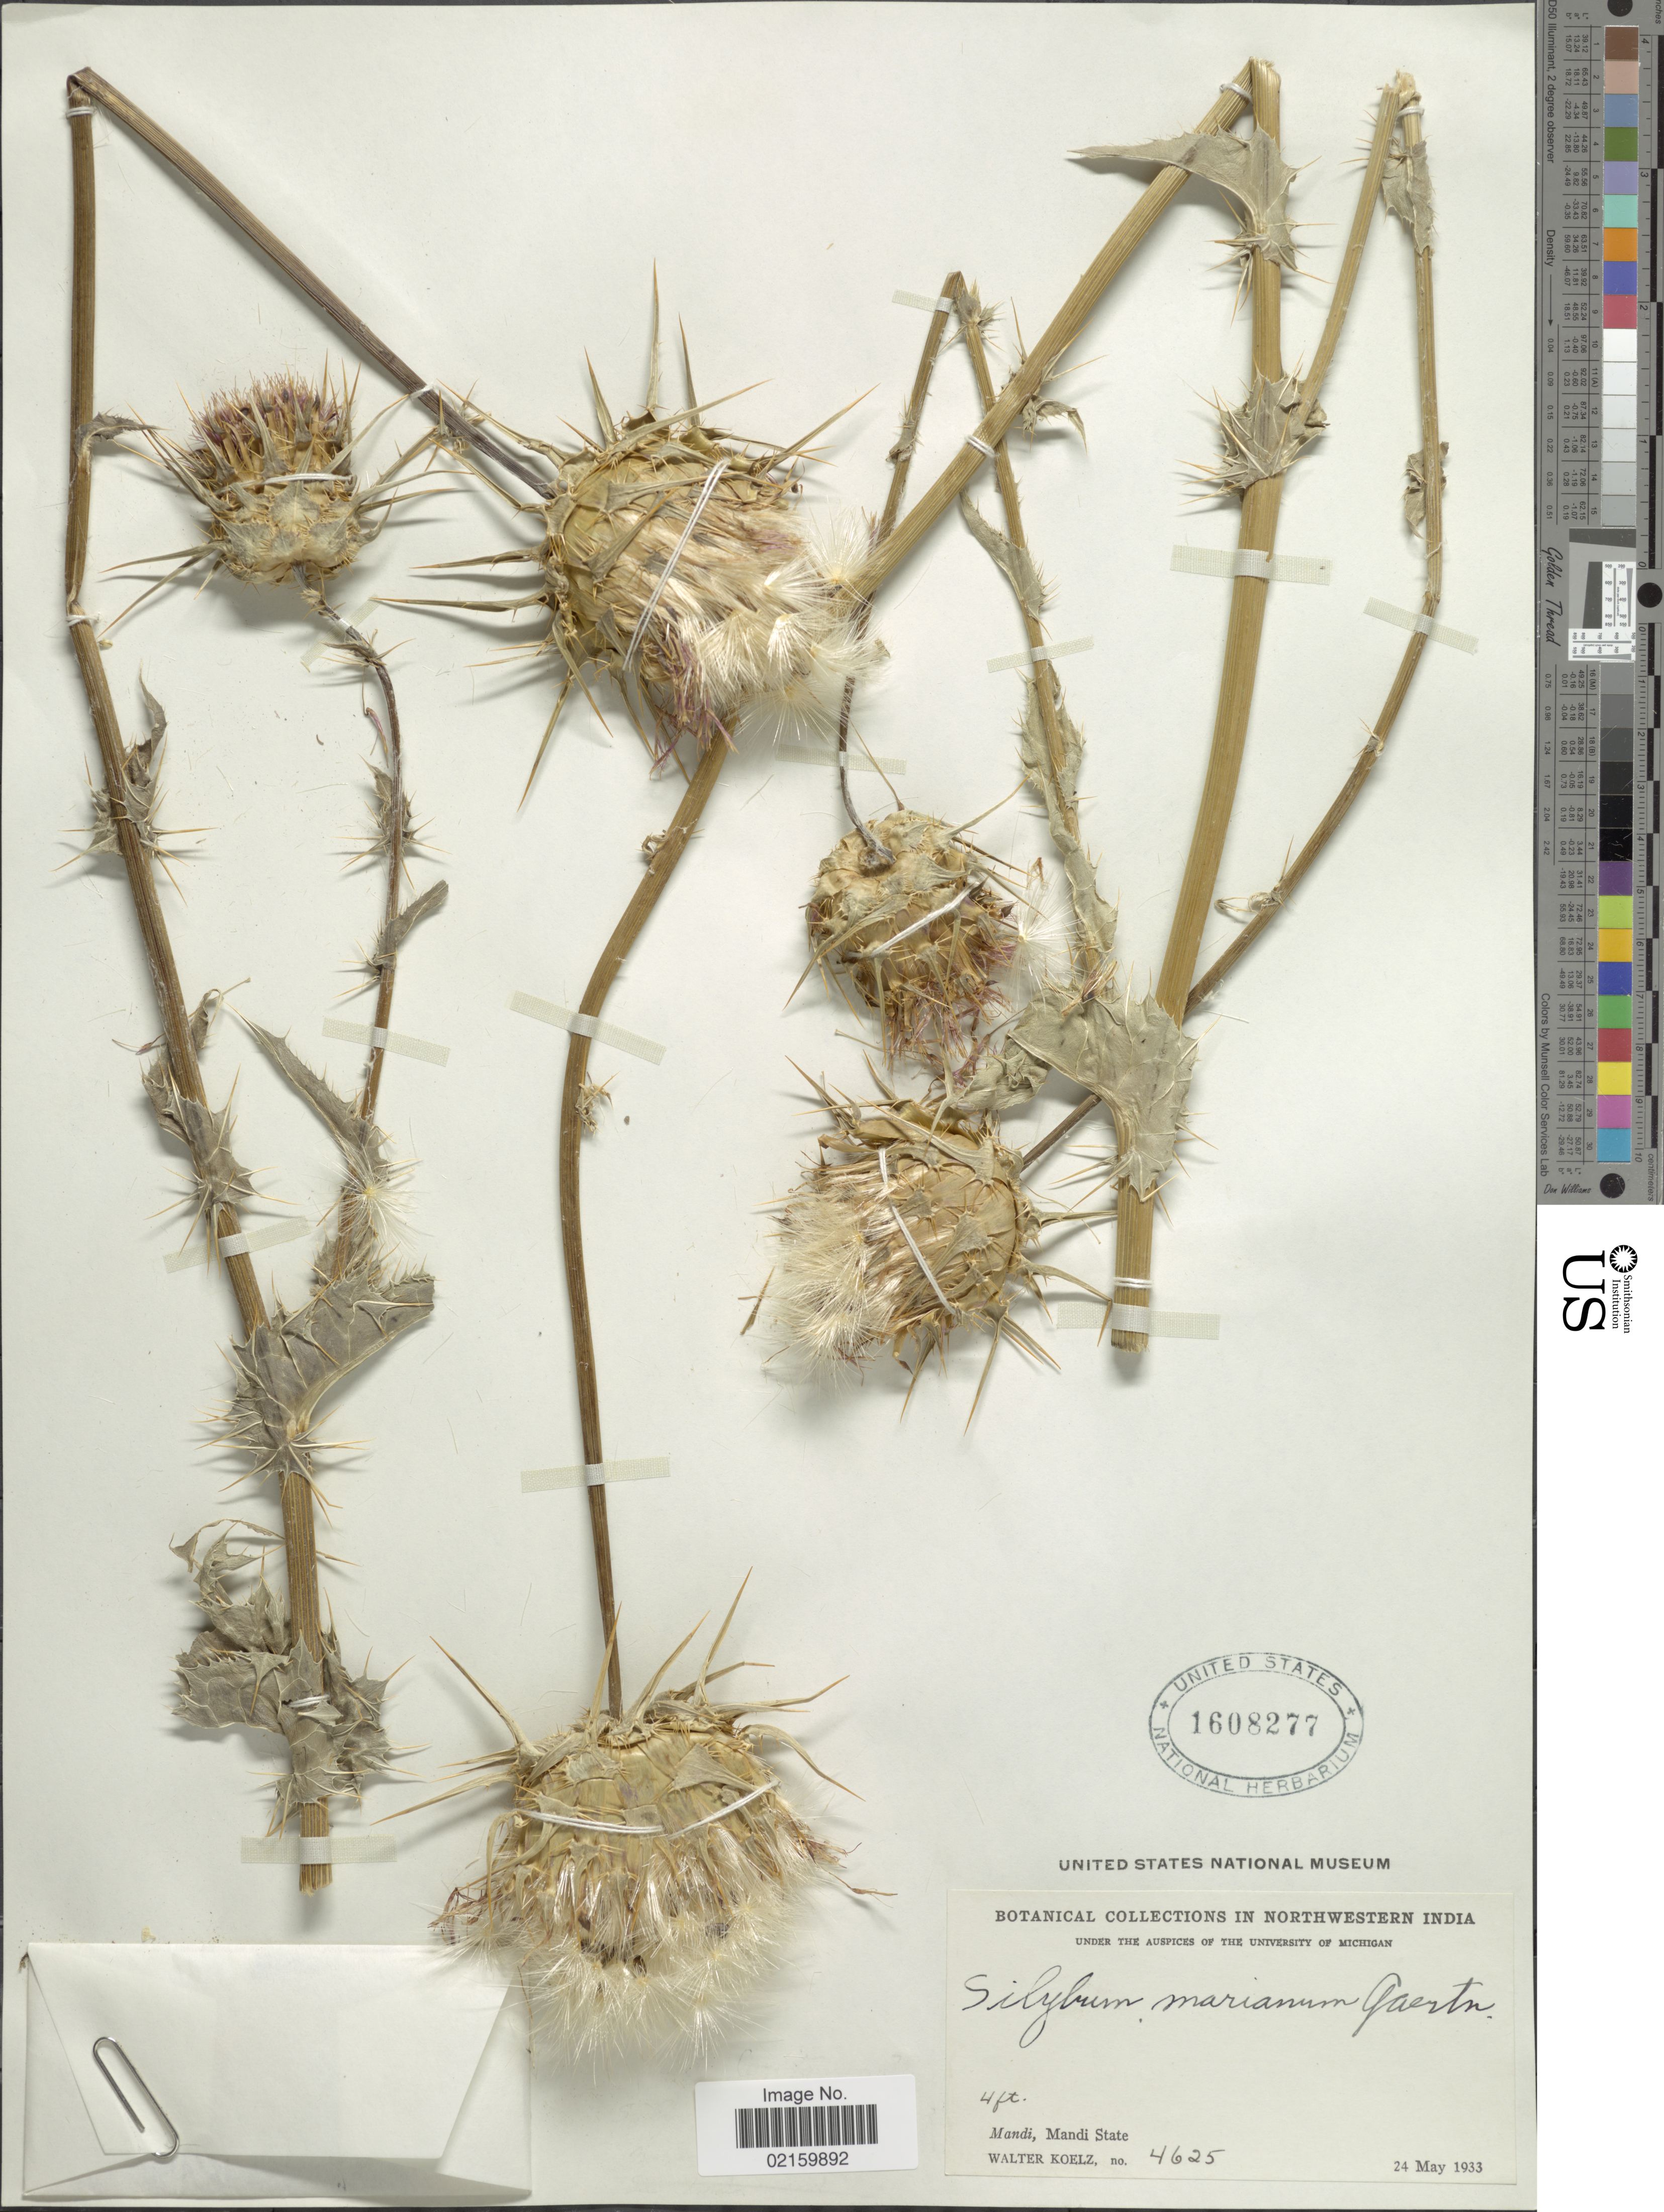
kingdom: Plantae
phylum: Tracheophyta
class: Magnoliopsida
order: Asterales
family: Asteraceae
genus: Silybum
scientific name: Silybum marianum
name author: (L.) Gaertn.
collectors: W. N. Koelz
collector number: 4625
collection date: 1933-05-24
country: India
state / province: Jammu and Kashmir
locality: Mandi, Mandi State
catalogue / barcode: US 1608277